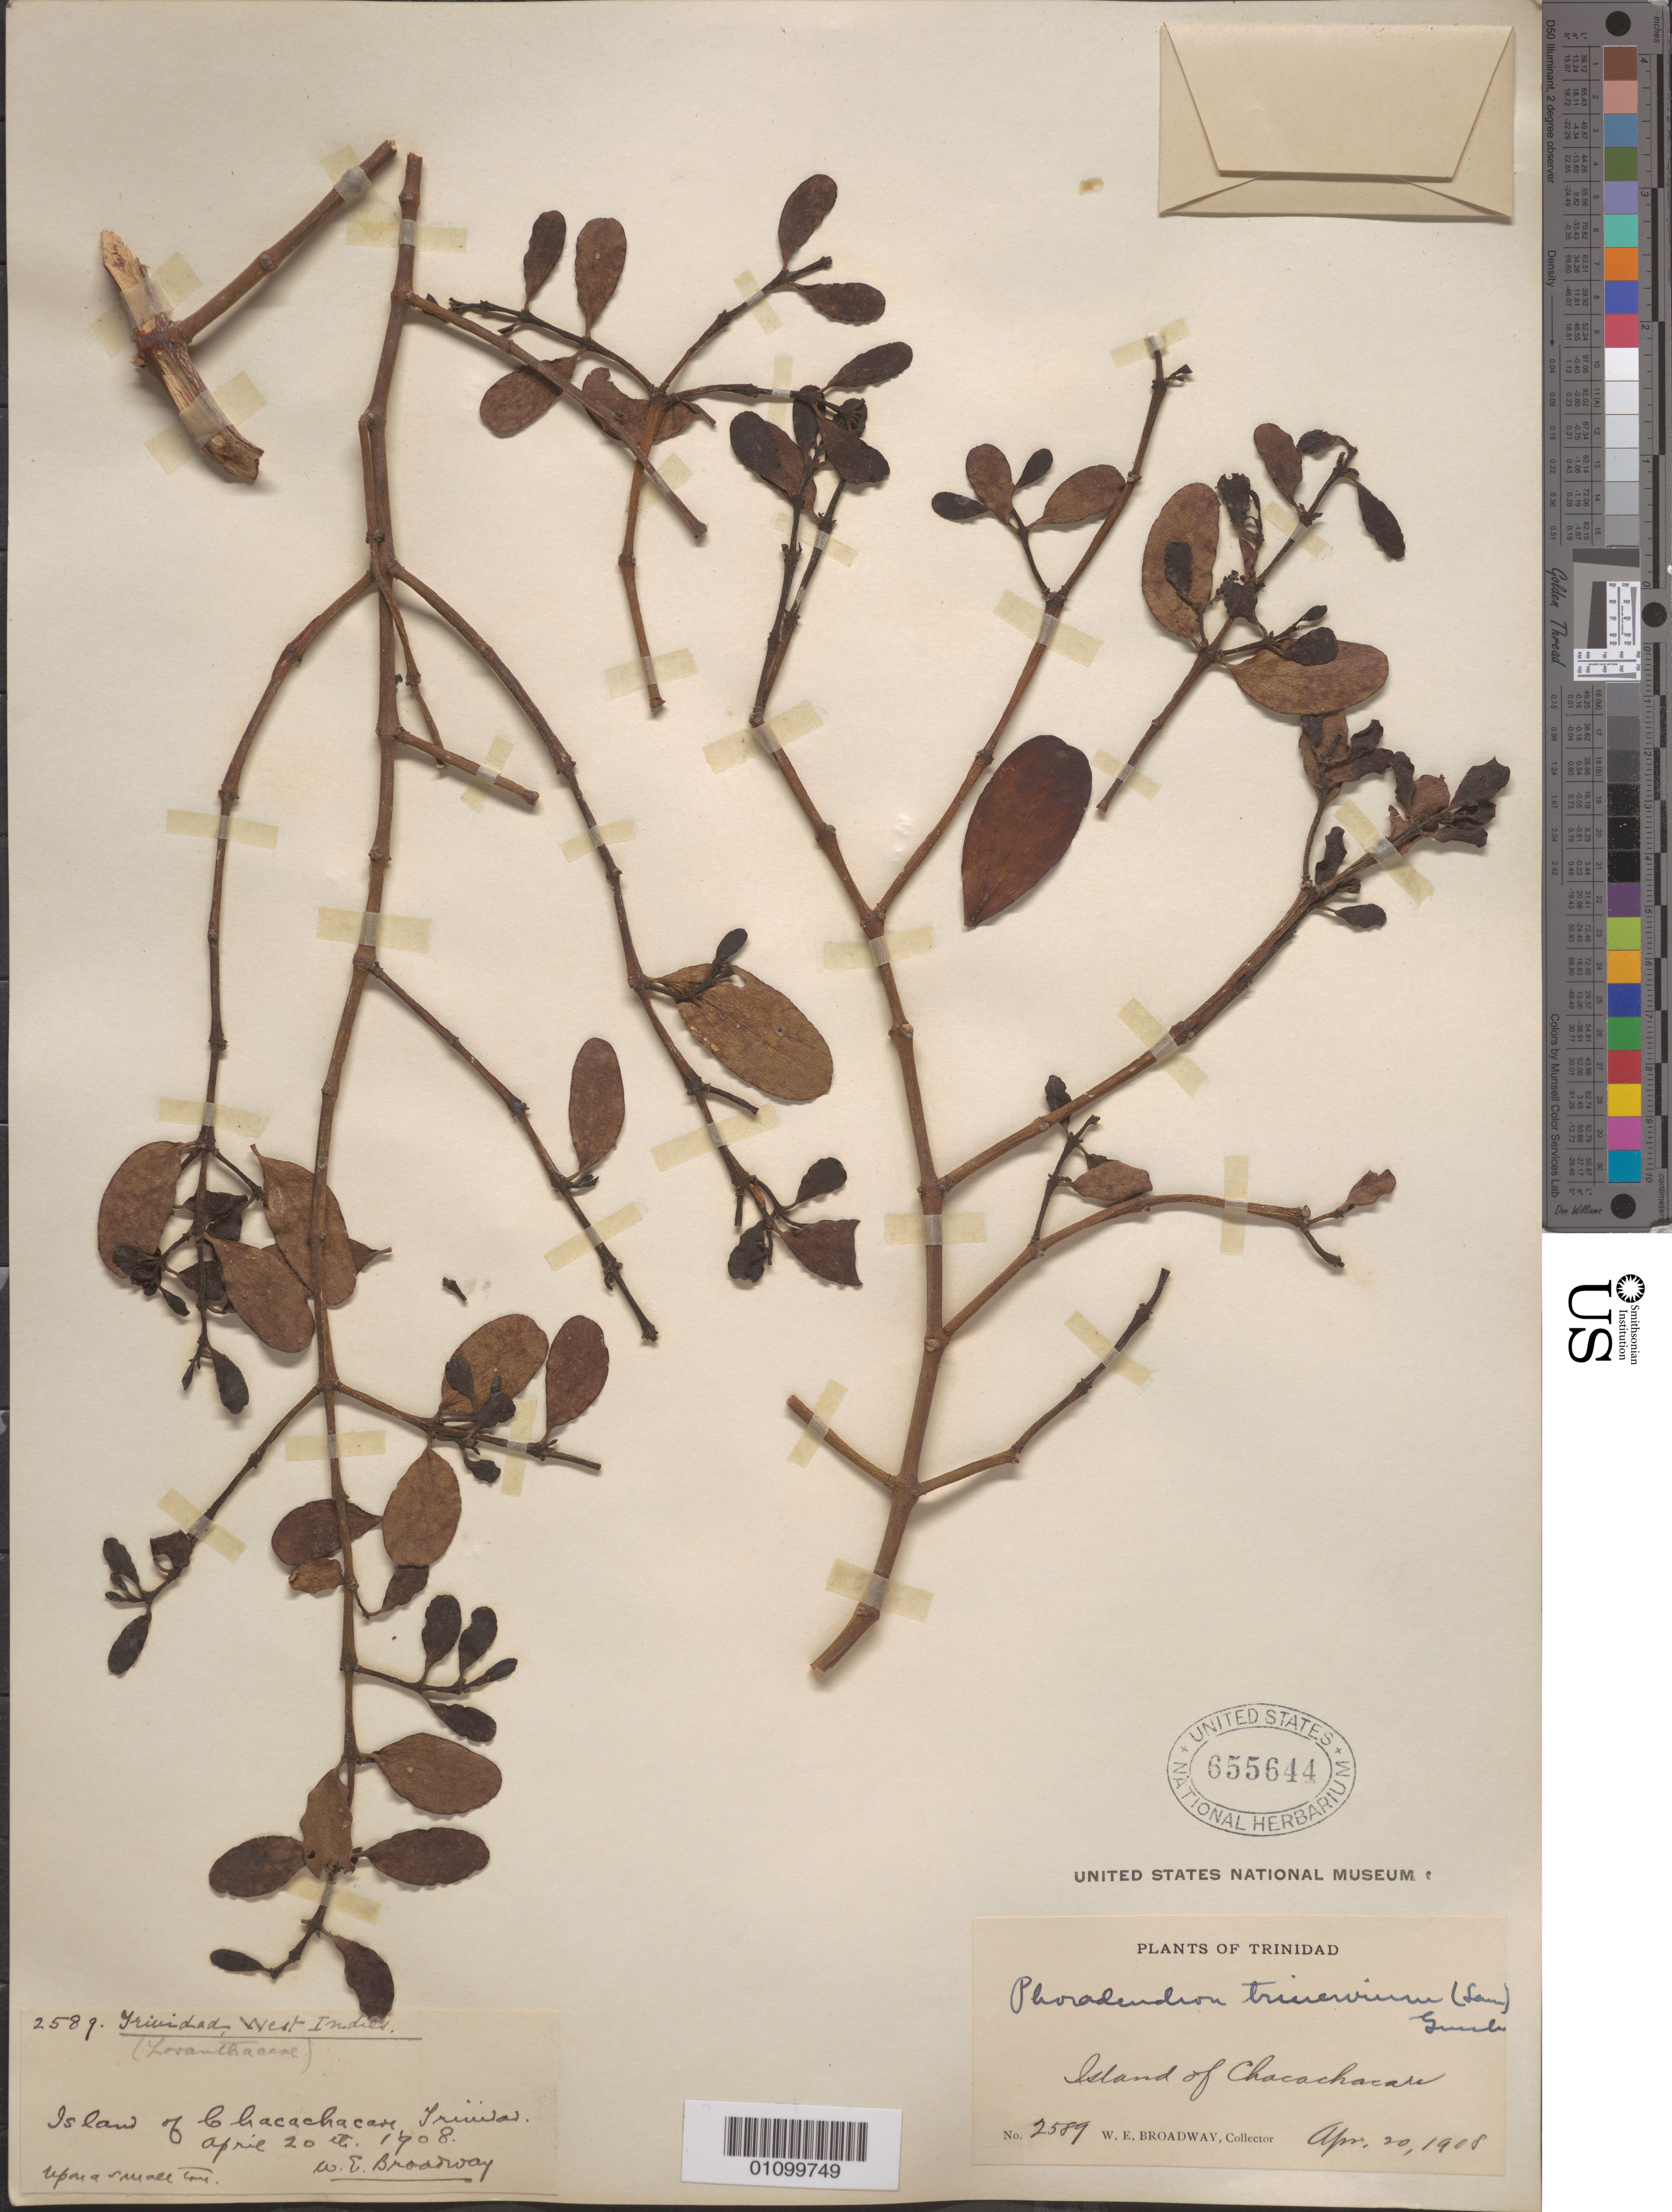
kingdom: Plantae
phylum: Tracheophyta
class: Magnoliopsida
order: Santalales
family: Viscaceae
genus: Phoradendron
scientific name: Phoradendron trinervium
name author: (Lam.) Griseb.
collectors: W. E. Broadway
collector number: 2589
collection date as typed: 20 Apr 1908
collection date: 1908-04-20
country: Trinidad and Tobago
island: Chacachacare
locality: Island of Chacachacare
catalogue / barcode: US 655644